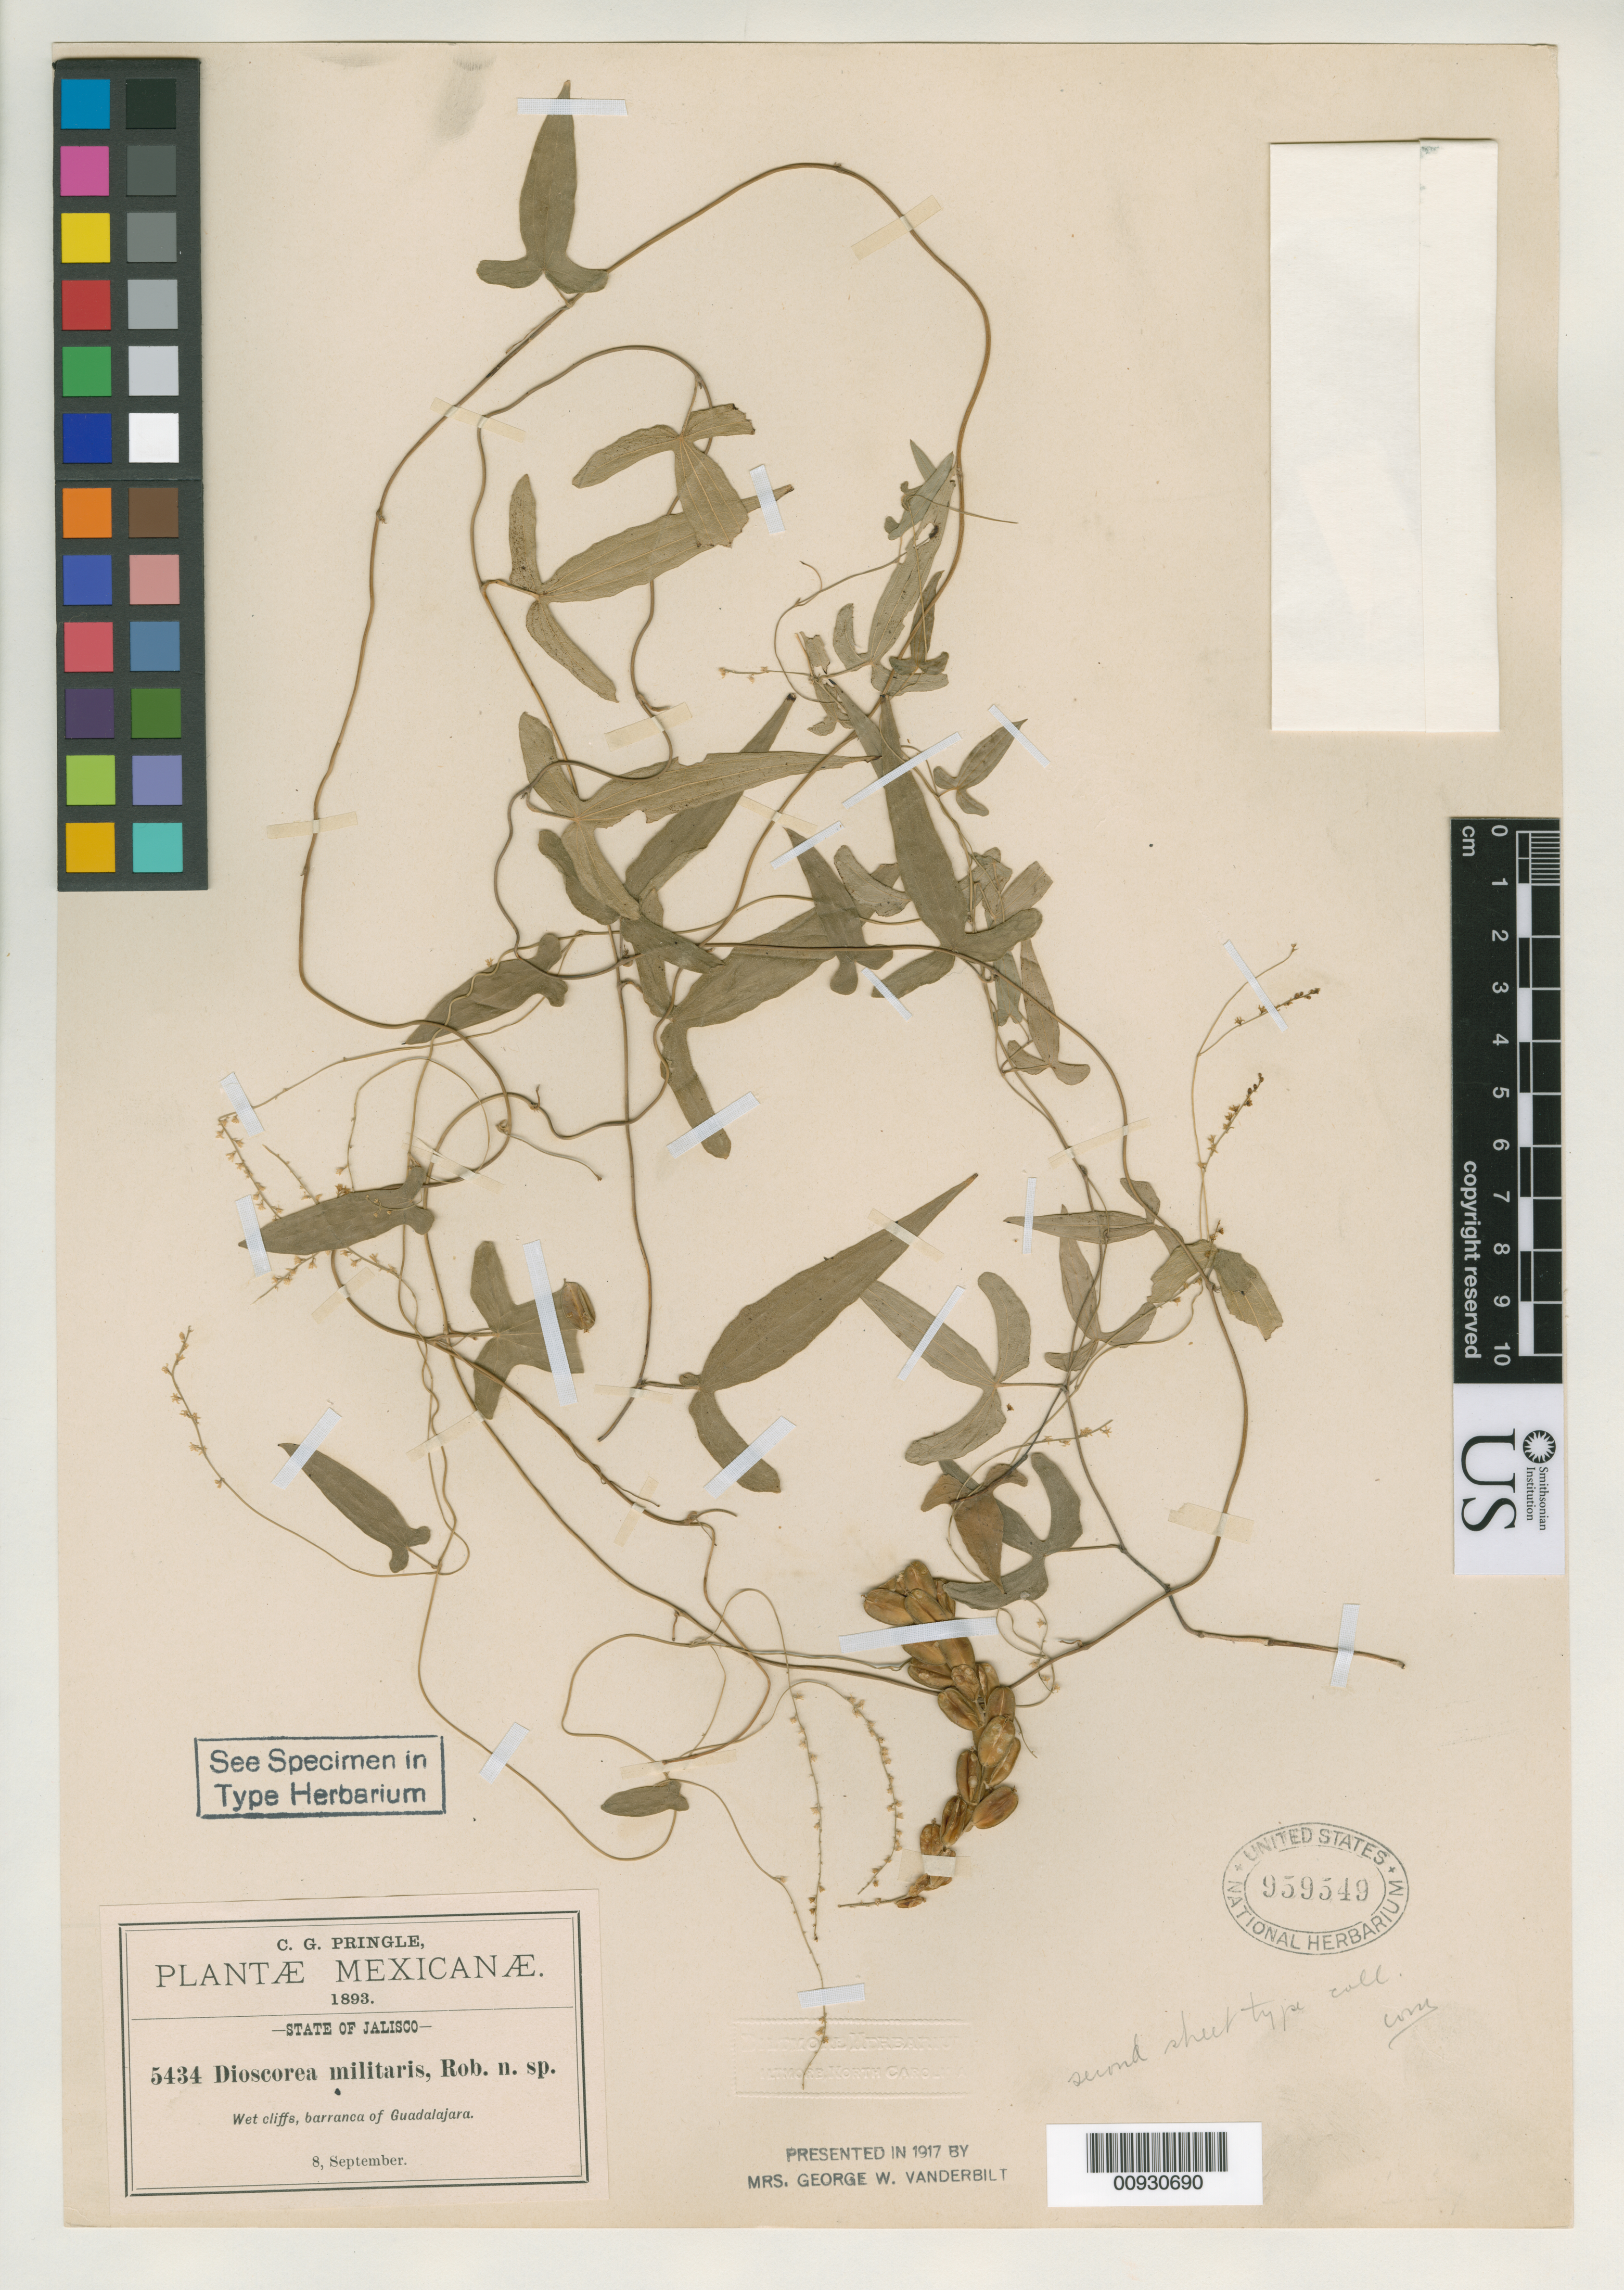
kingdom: Plantae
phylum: Tracheophyta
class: Liliopsida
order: Dioscoreales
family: Dioscoreaceae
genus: Dioscorea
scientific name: Dioscorea militaris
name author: B.L. Rob.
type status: Isotype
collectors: C. G. Pringle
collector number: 5434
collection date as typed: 08 Sep 1893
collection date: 1893-09-08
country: Mexico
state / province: Jalisco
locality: Barranca of Guadalajara.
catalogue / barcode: US 959549